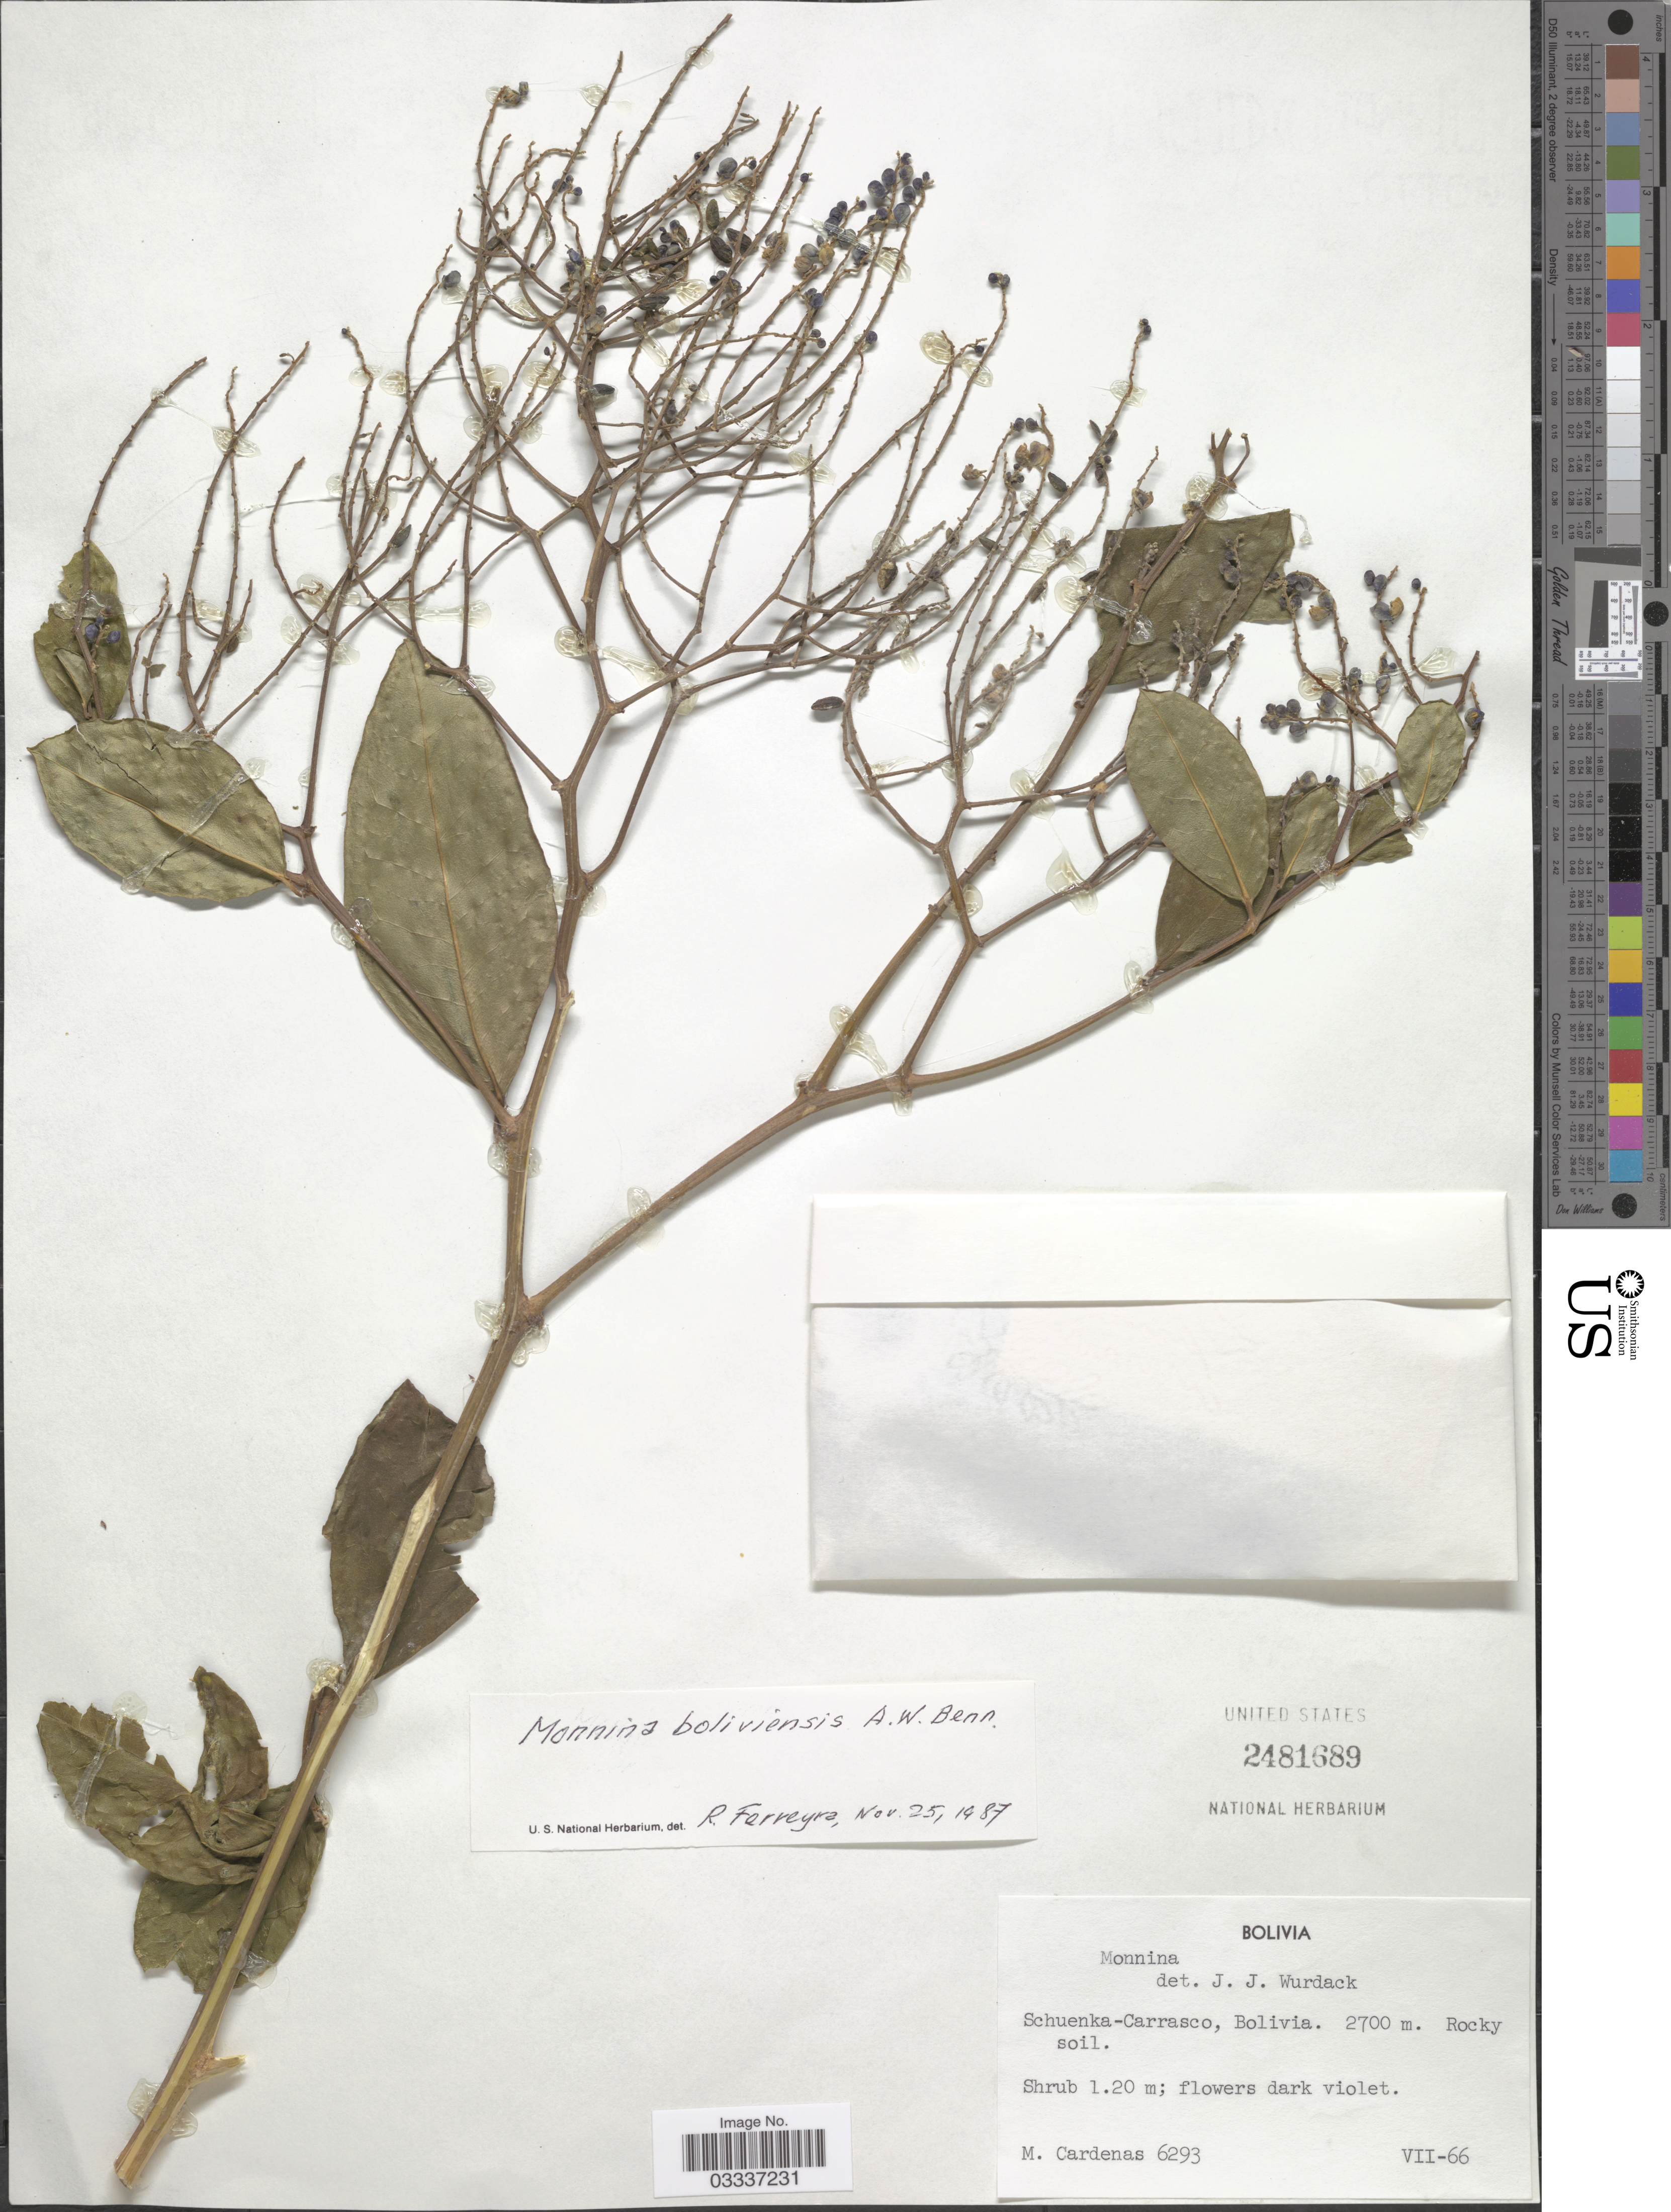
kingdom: Plantae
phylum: Tracheophyta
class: Magnoliopsida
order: Fabales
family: Polygalaceae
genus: Monnina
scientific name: Monnina boliviana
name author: Chodat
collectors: M. Cárdenas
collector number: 6293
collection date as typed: Transcribed d/m/y: /7/66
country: Bolivia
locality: Schuenka-Carrasco.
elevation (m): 2700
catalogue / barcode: US 2481689